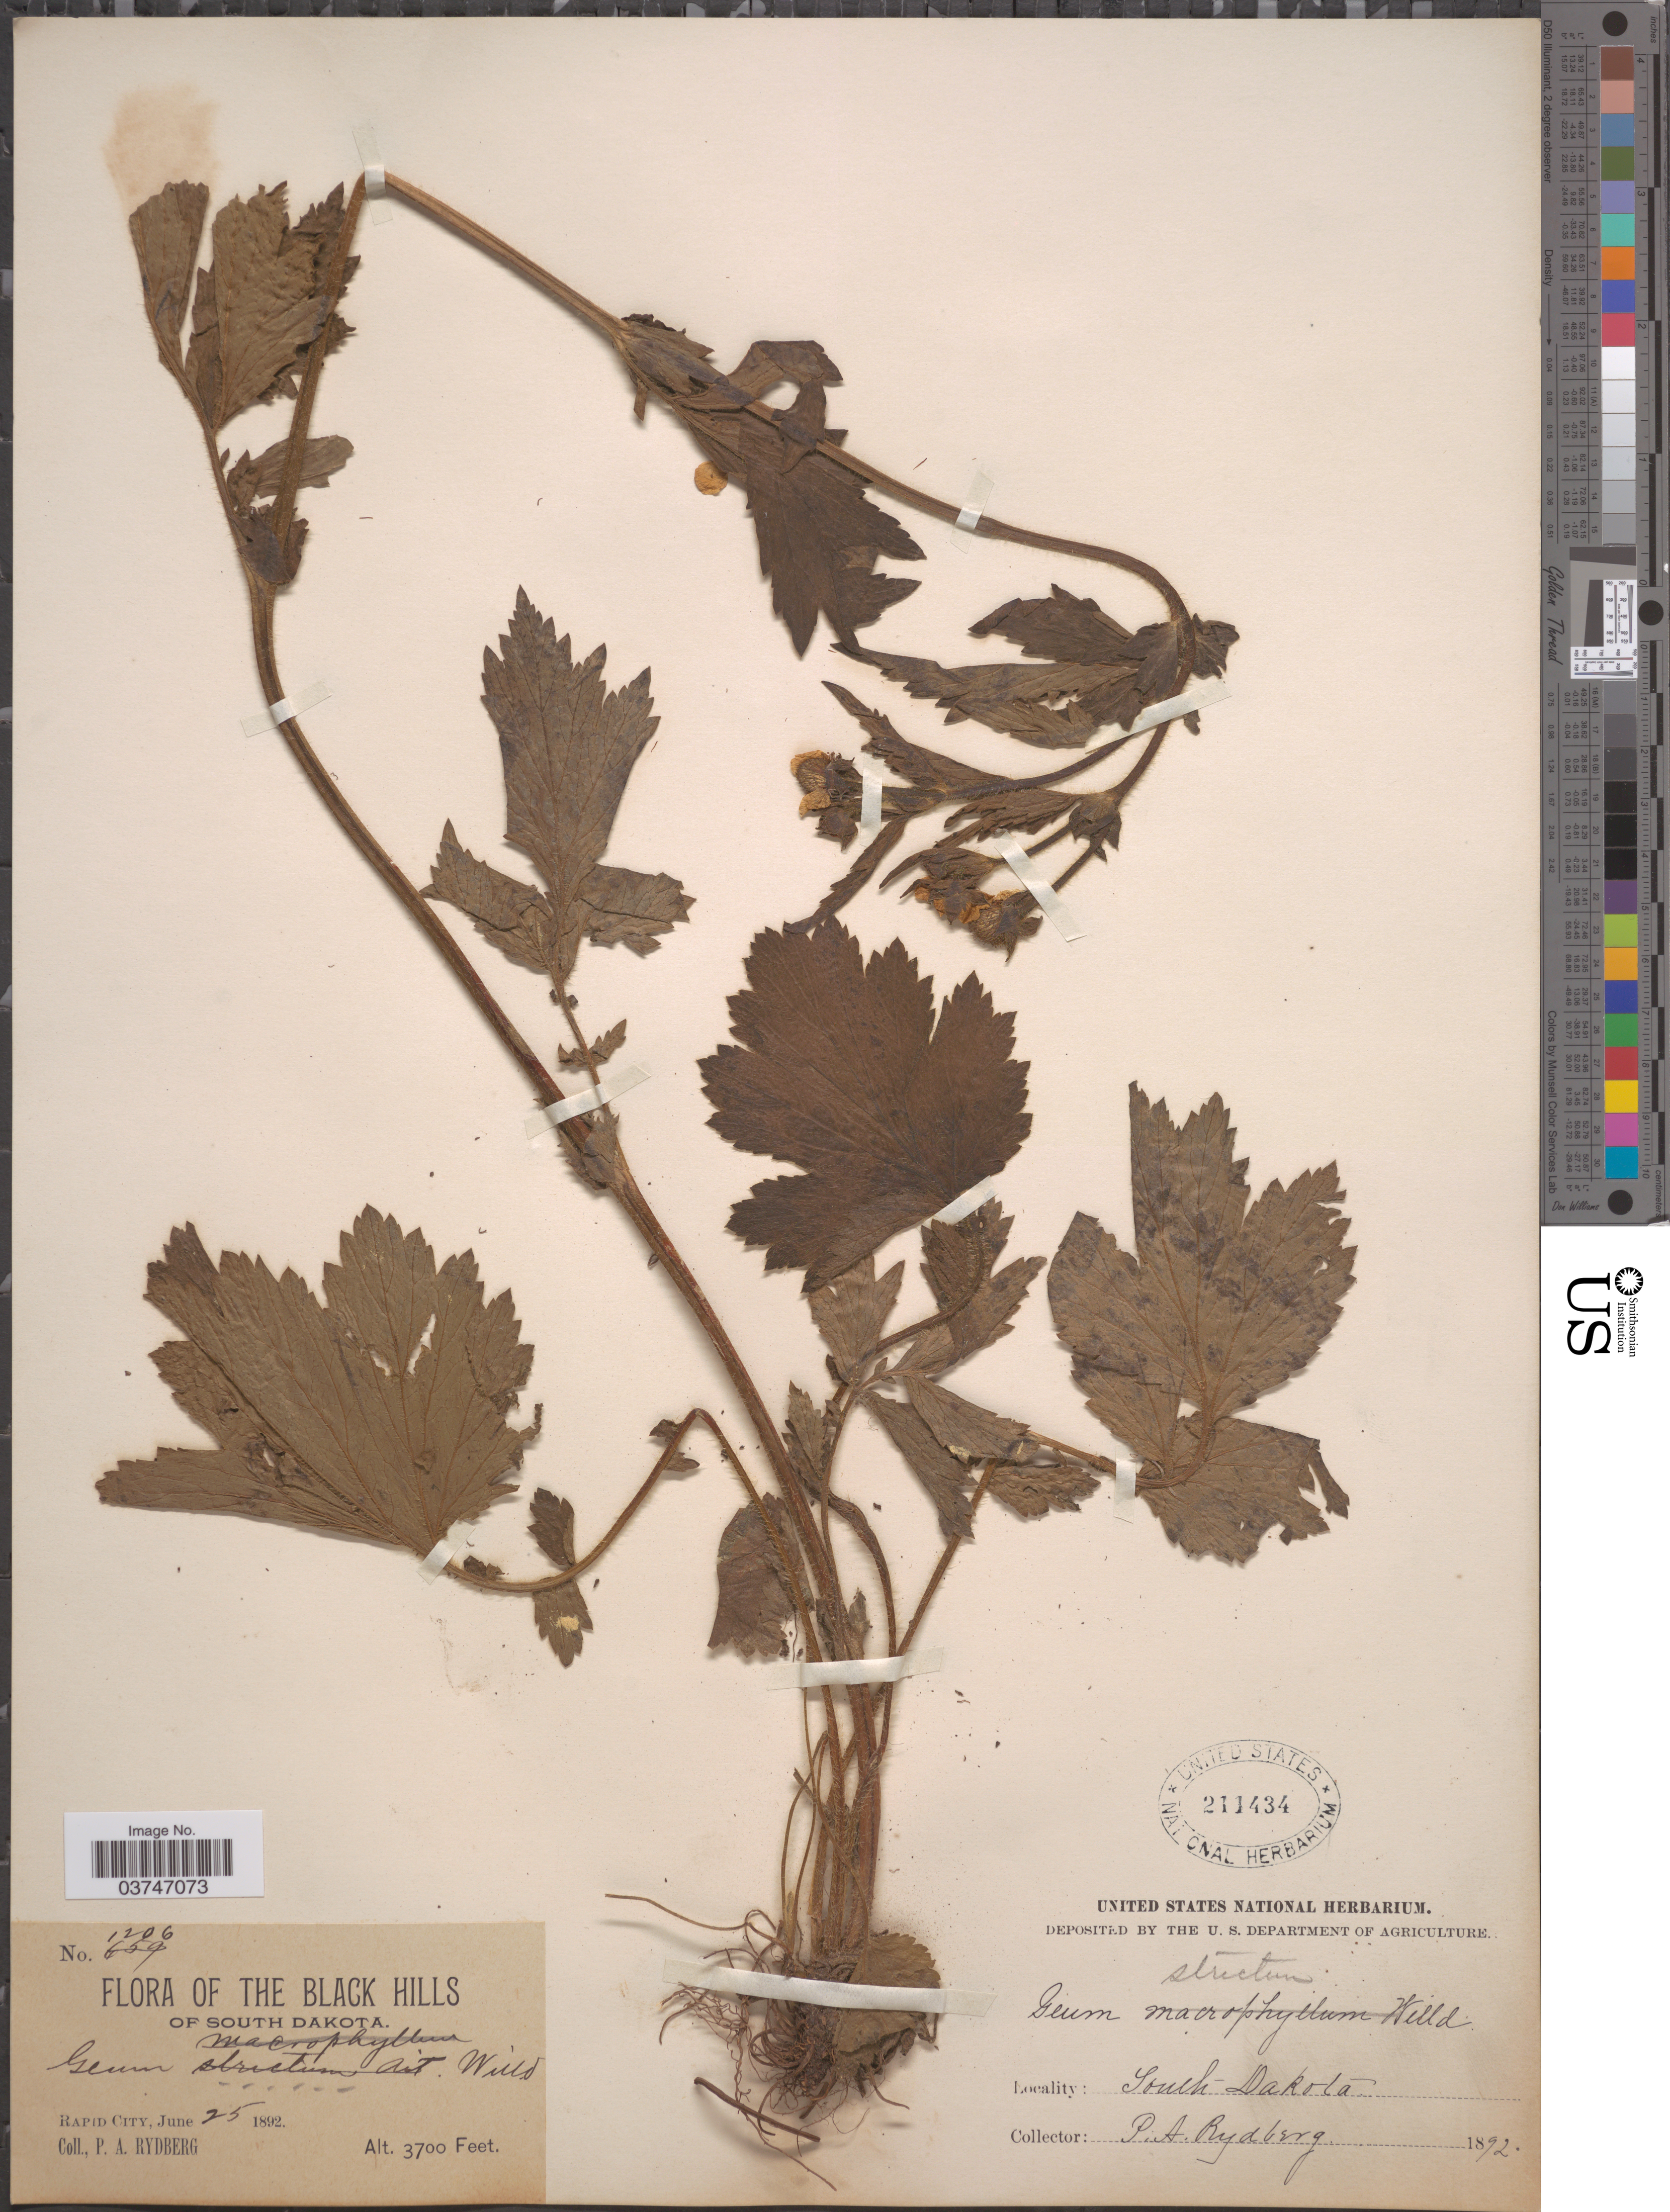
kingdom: Plantae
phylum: Tracheophyta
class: Magnoliopsida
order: Rosales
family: Rosaceae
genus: Geum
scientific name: Geum aleppicum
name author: Jacq.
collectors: P. A. Rydberg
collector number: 1206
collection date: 1892-06-25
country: United States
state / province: South Dakota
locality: The Black Hills. Rapid City.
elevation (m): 1128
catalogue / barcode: US 211434